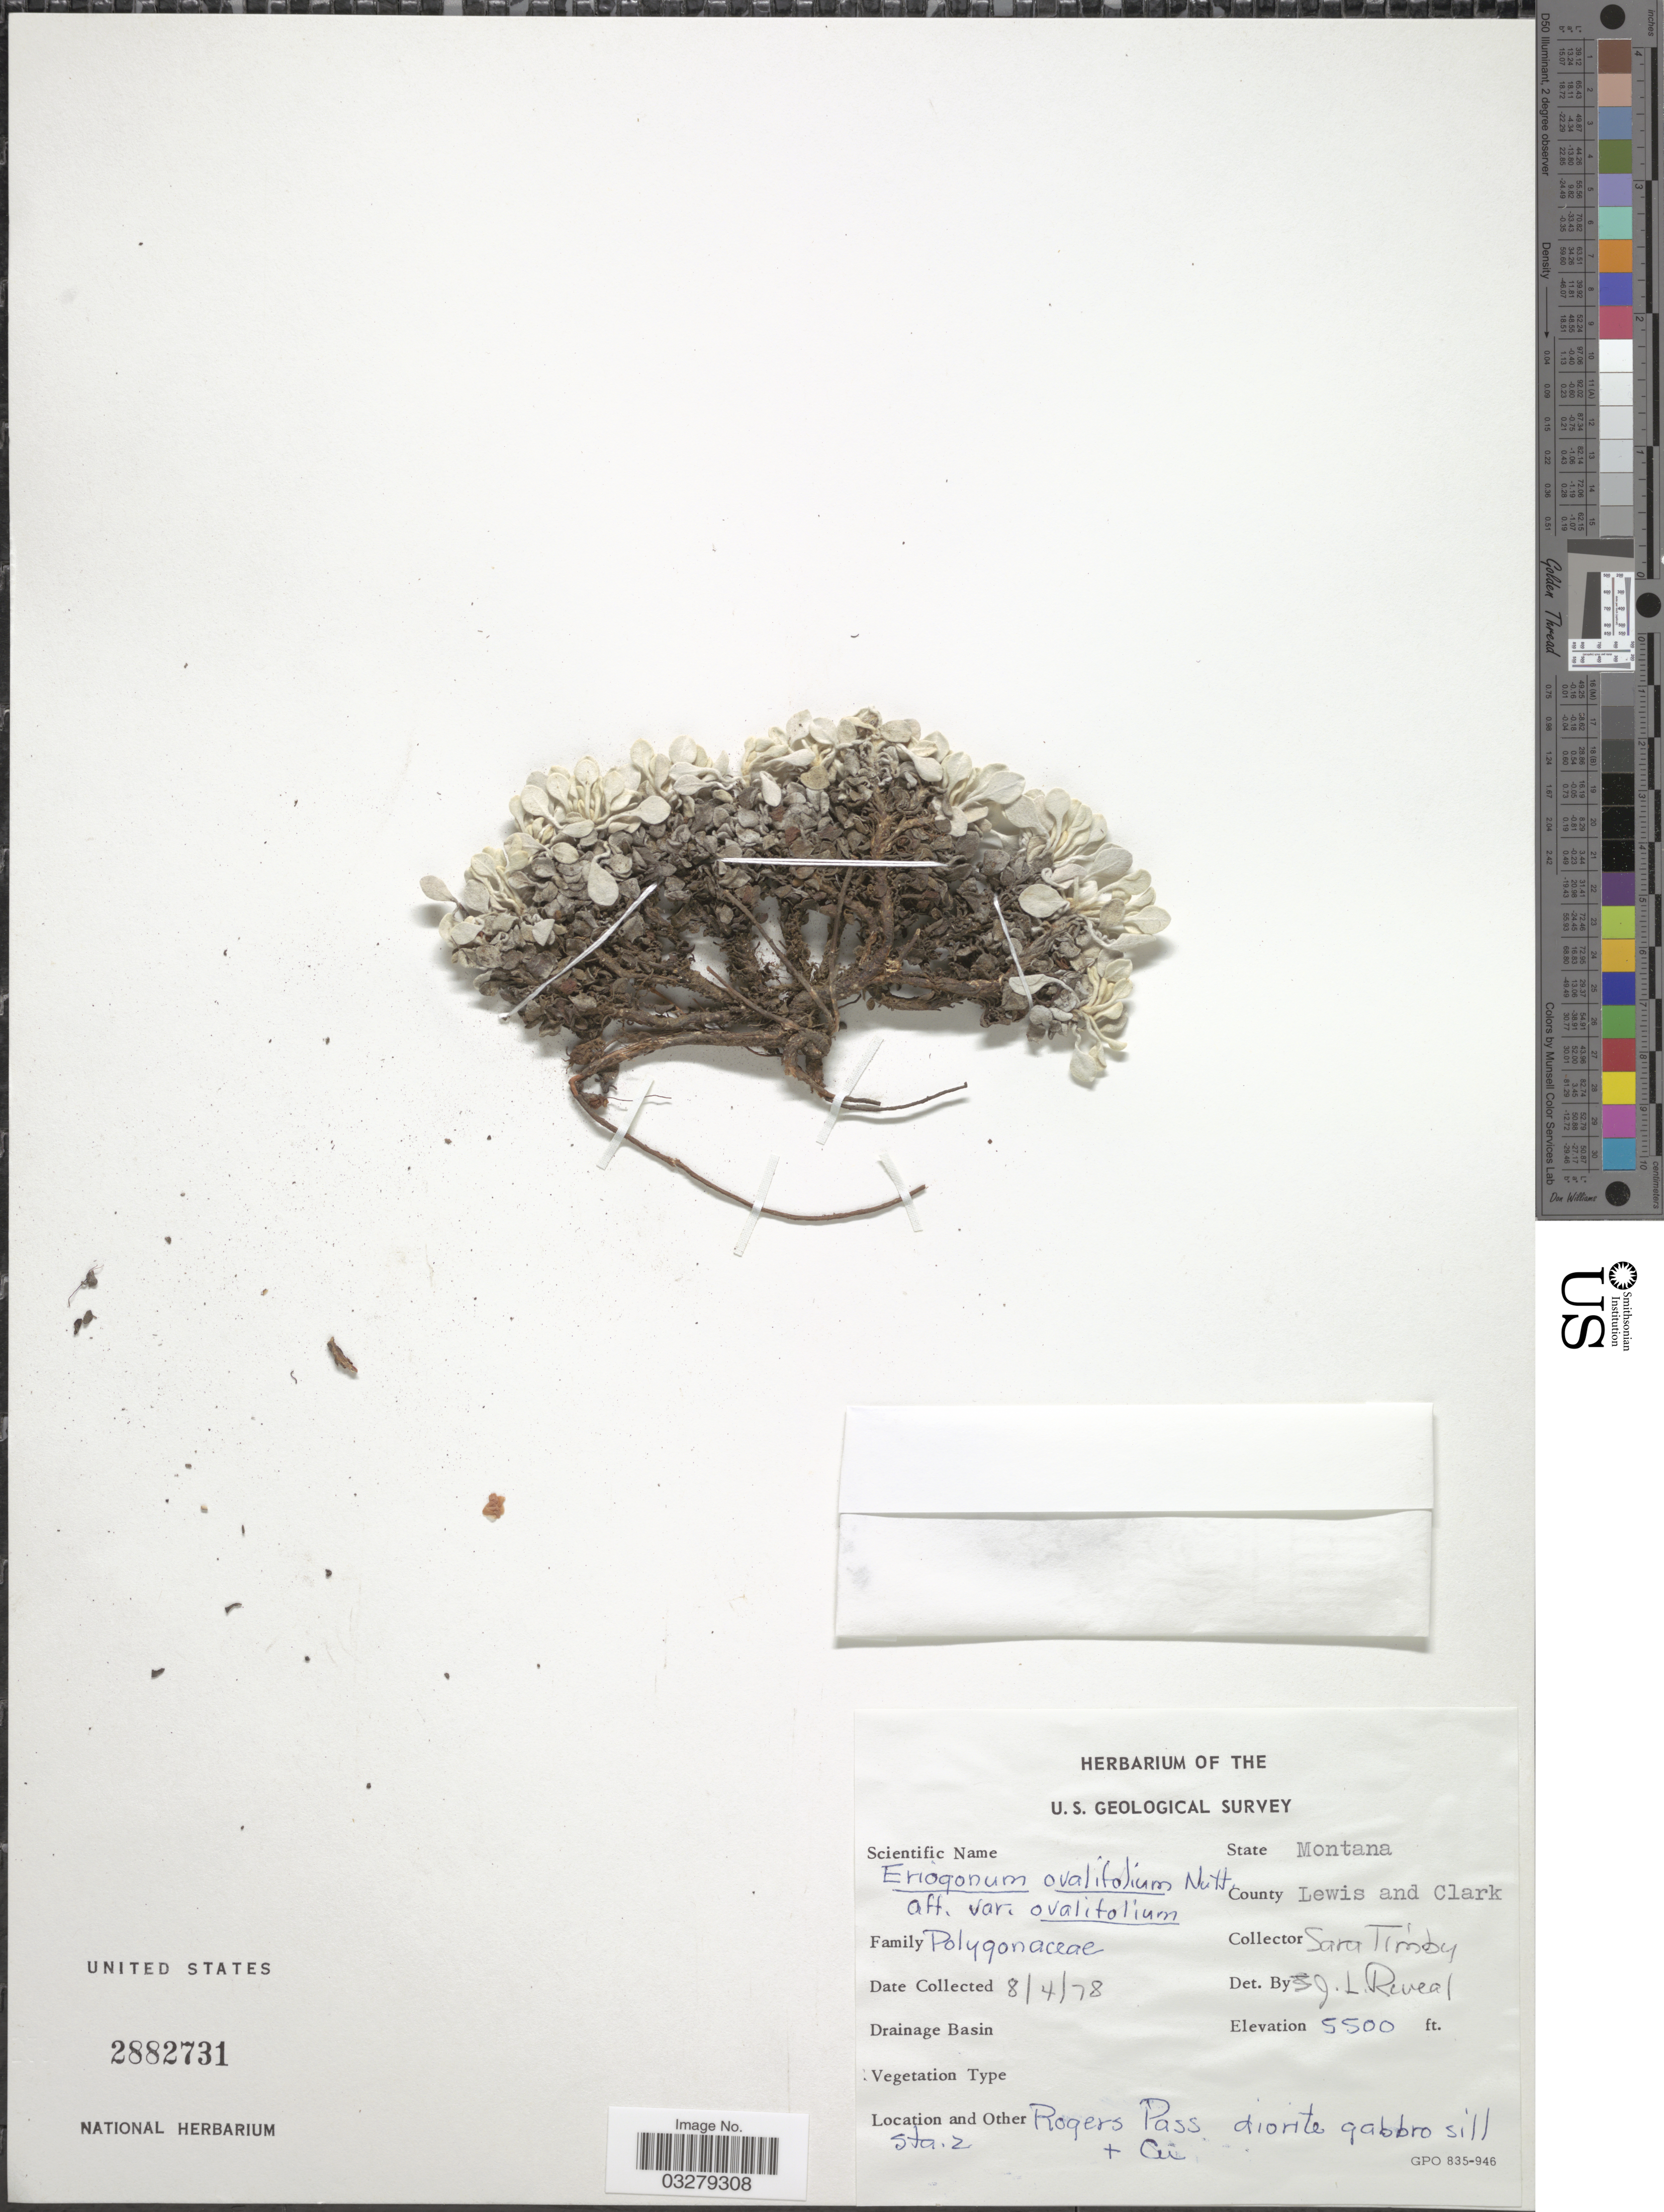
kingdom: Plantae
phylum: Tracheophyta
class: Magnoliopsida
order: Caryophyllales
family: Polygonaceae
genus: Eriogonum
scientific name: Eriogonum ovalifolium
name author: Nutt.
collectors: J. L. Reveal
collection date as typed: Transcribed d/m/y: 4/8/78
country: United States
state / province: Montana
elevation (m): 1676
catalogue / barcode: US 2882731